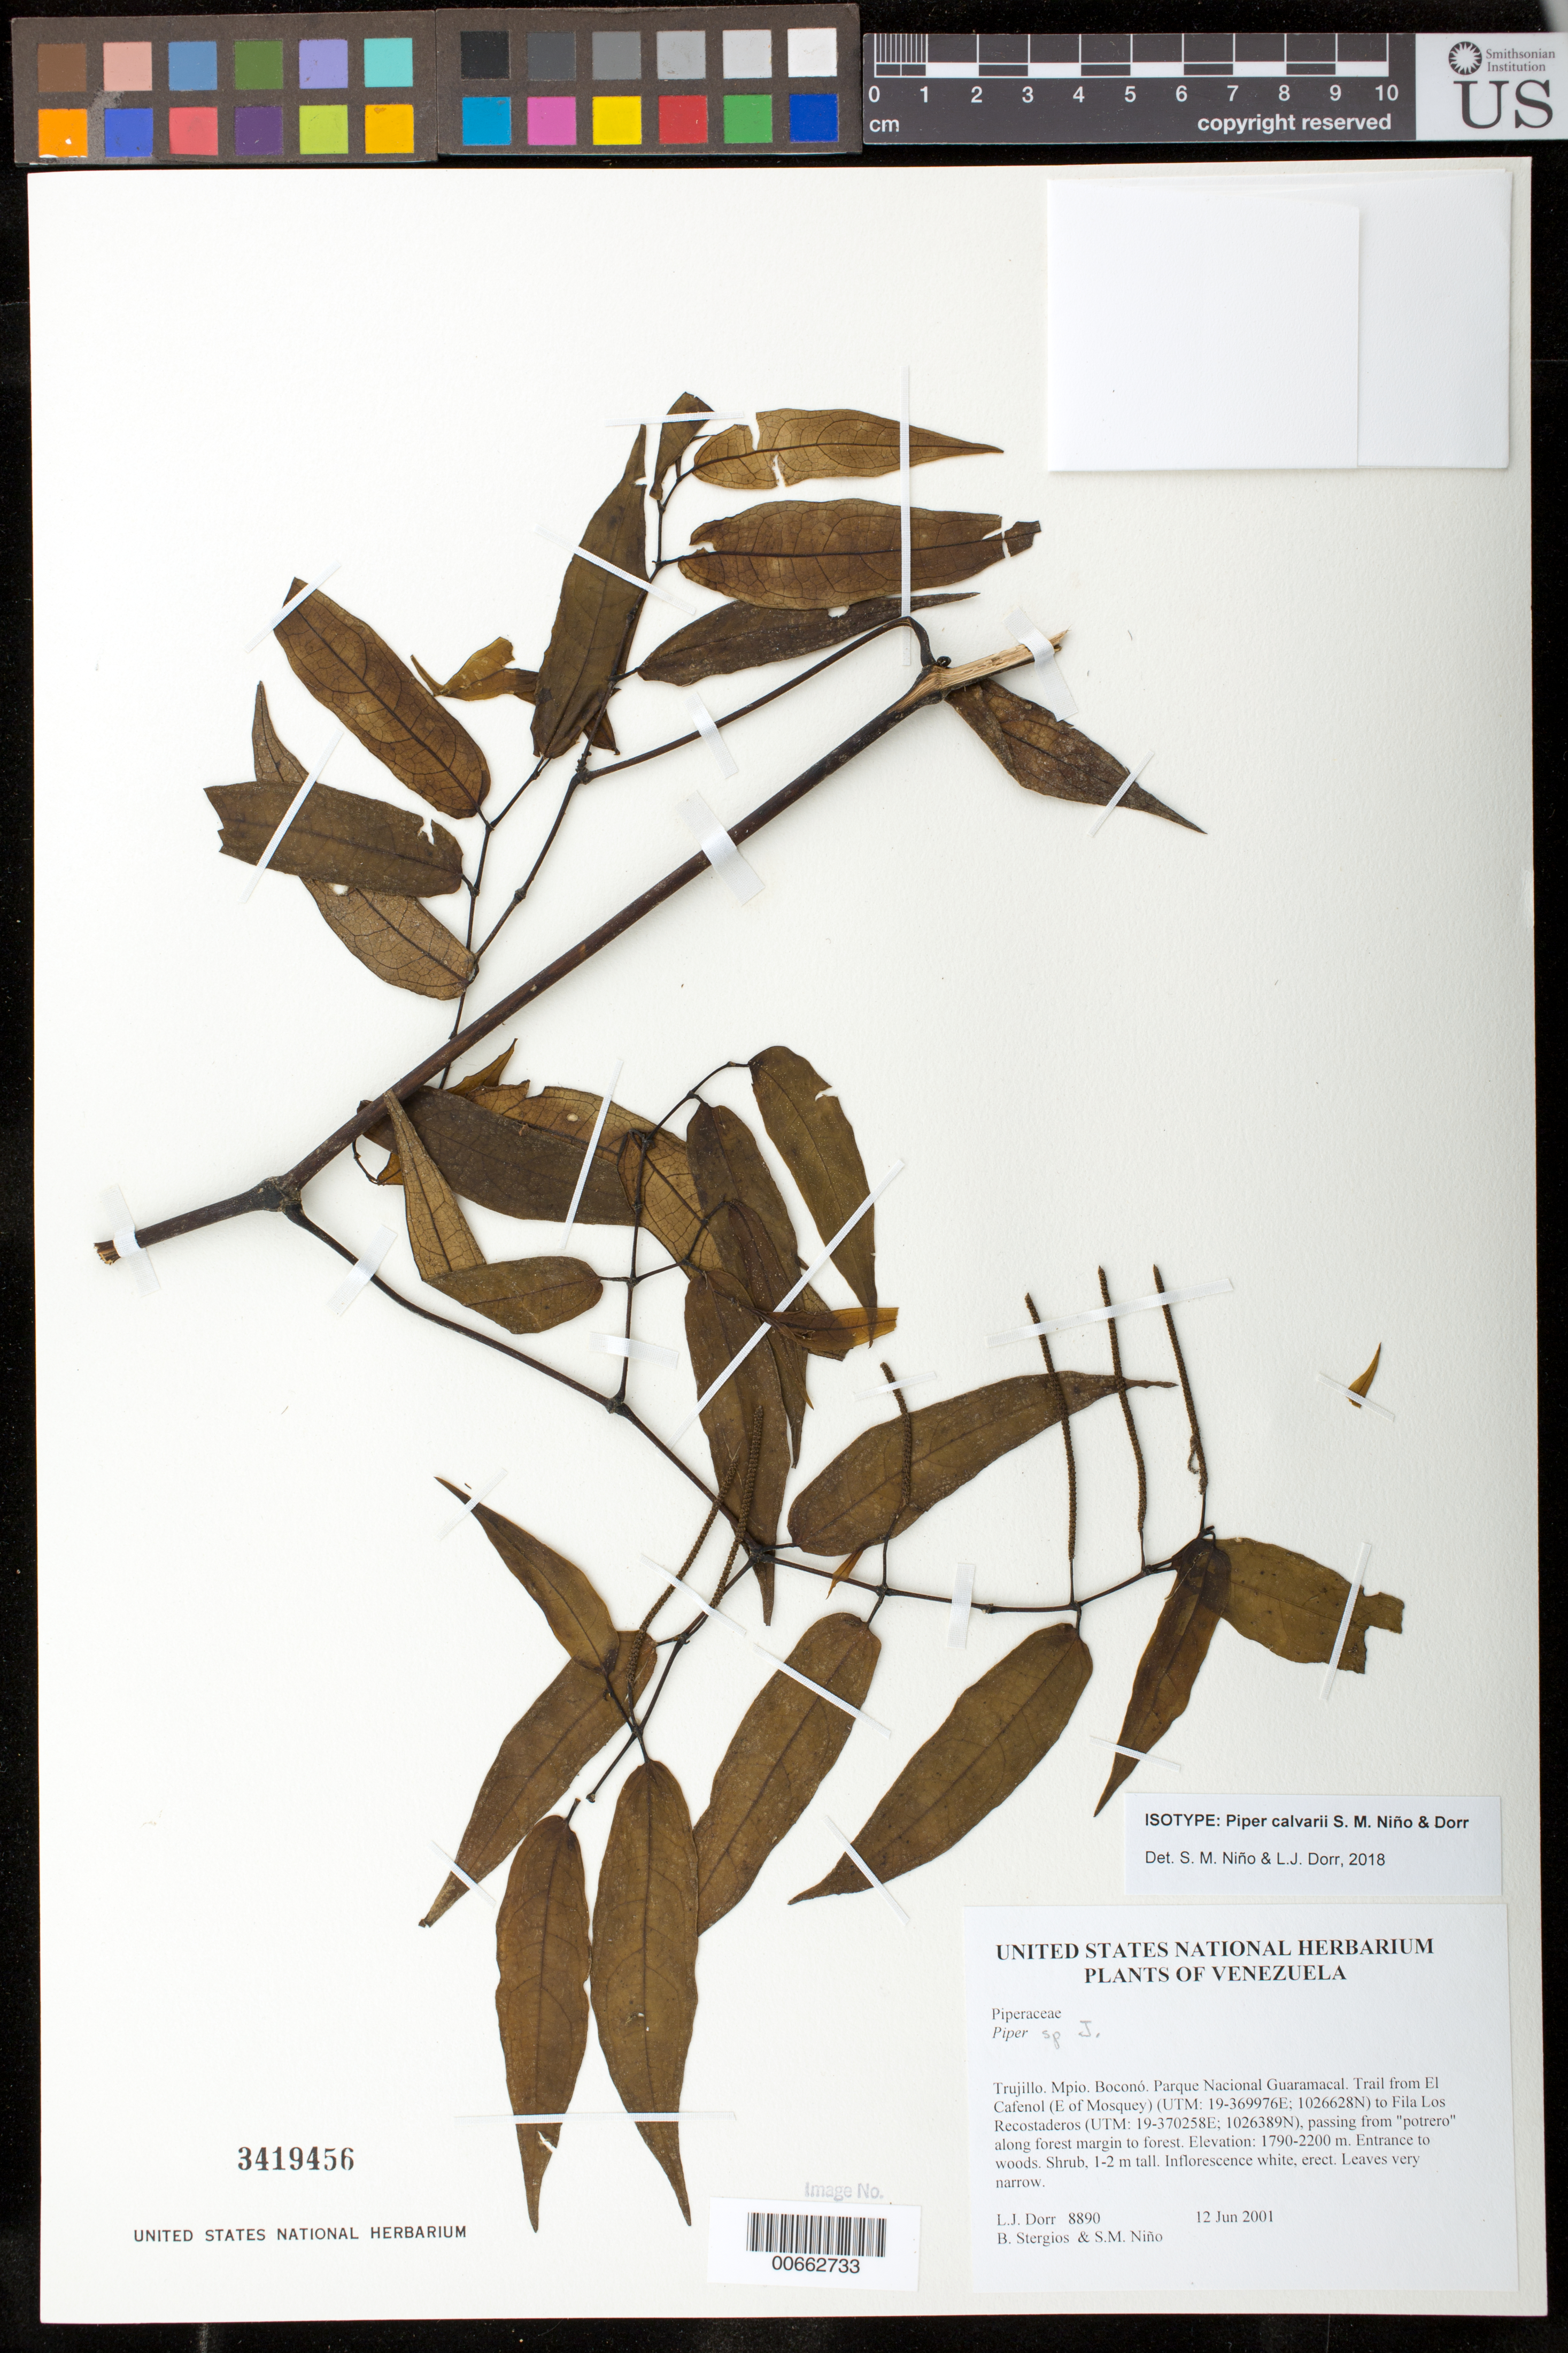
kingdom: Plantae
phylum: Tracheophyta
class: Magnoliopsida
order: Piperales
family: Piperaceae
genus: Piper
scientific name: Piper calvarii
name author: S.M. Niño & Dorr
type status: Isotype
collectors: L. J. Dorr, B. G. Stergios & S. M. Niño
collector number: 8890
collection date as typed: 12 Jun 2001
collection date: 2001-06-12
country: Venezuela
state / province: Trujillo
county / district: Boconó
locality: Parque Nacional Guaramacal. Trail from El Cafenol (E of Mosquey) to Fila Los Recostaderos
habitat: Entrance to woods.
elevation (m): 1790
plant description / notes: HUA, PORT, US; Previously recorded as "Piper sp. j"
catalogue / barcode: US 3419456